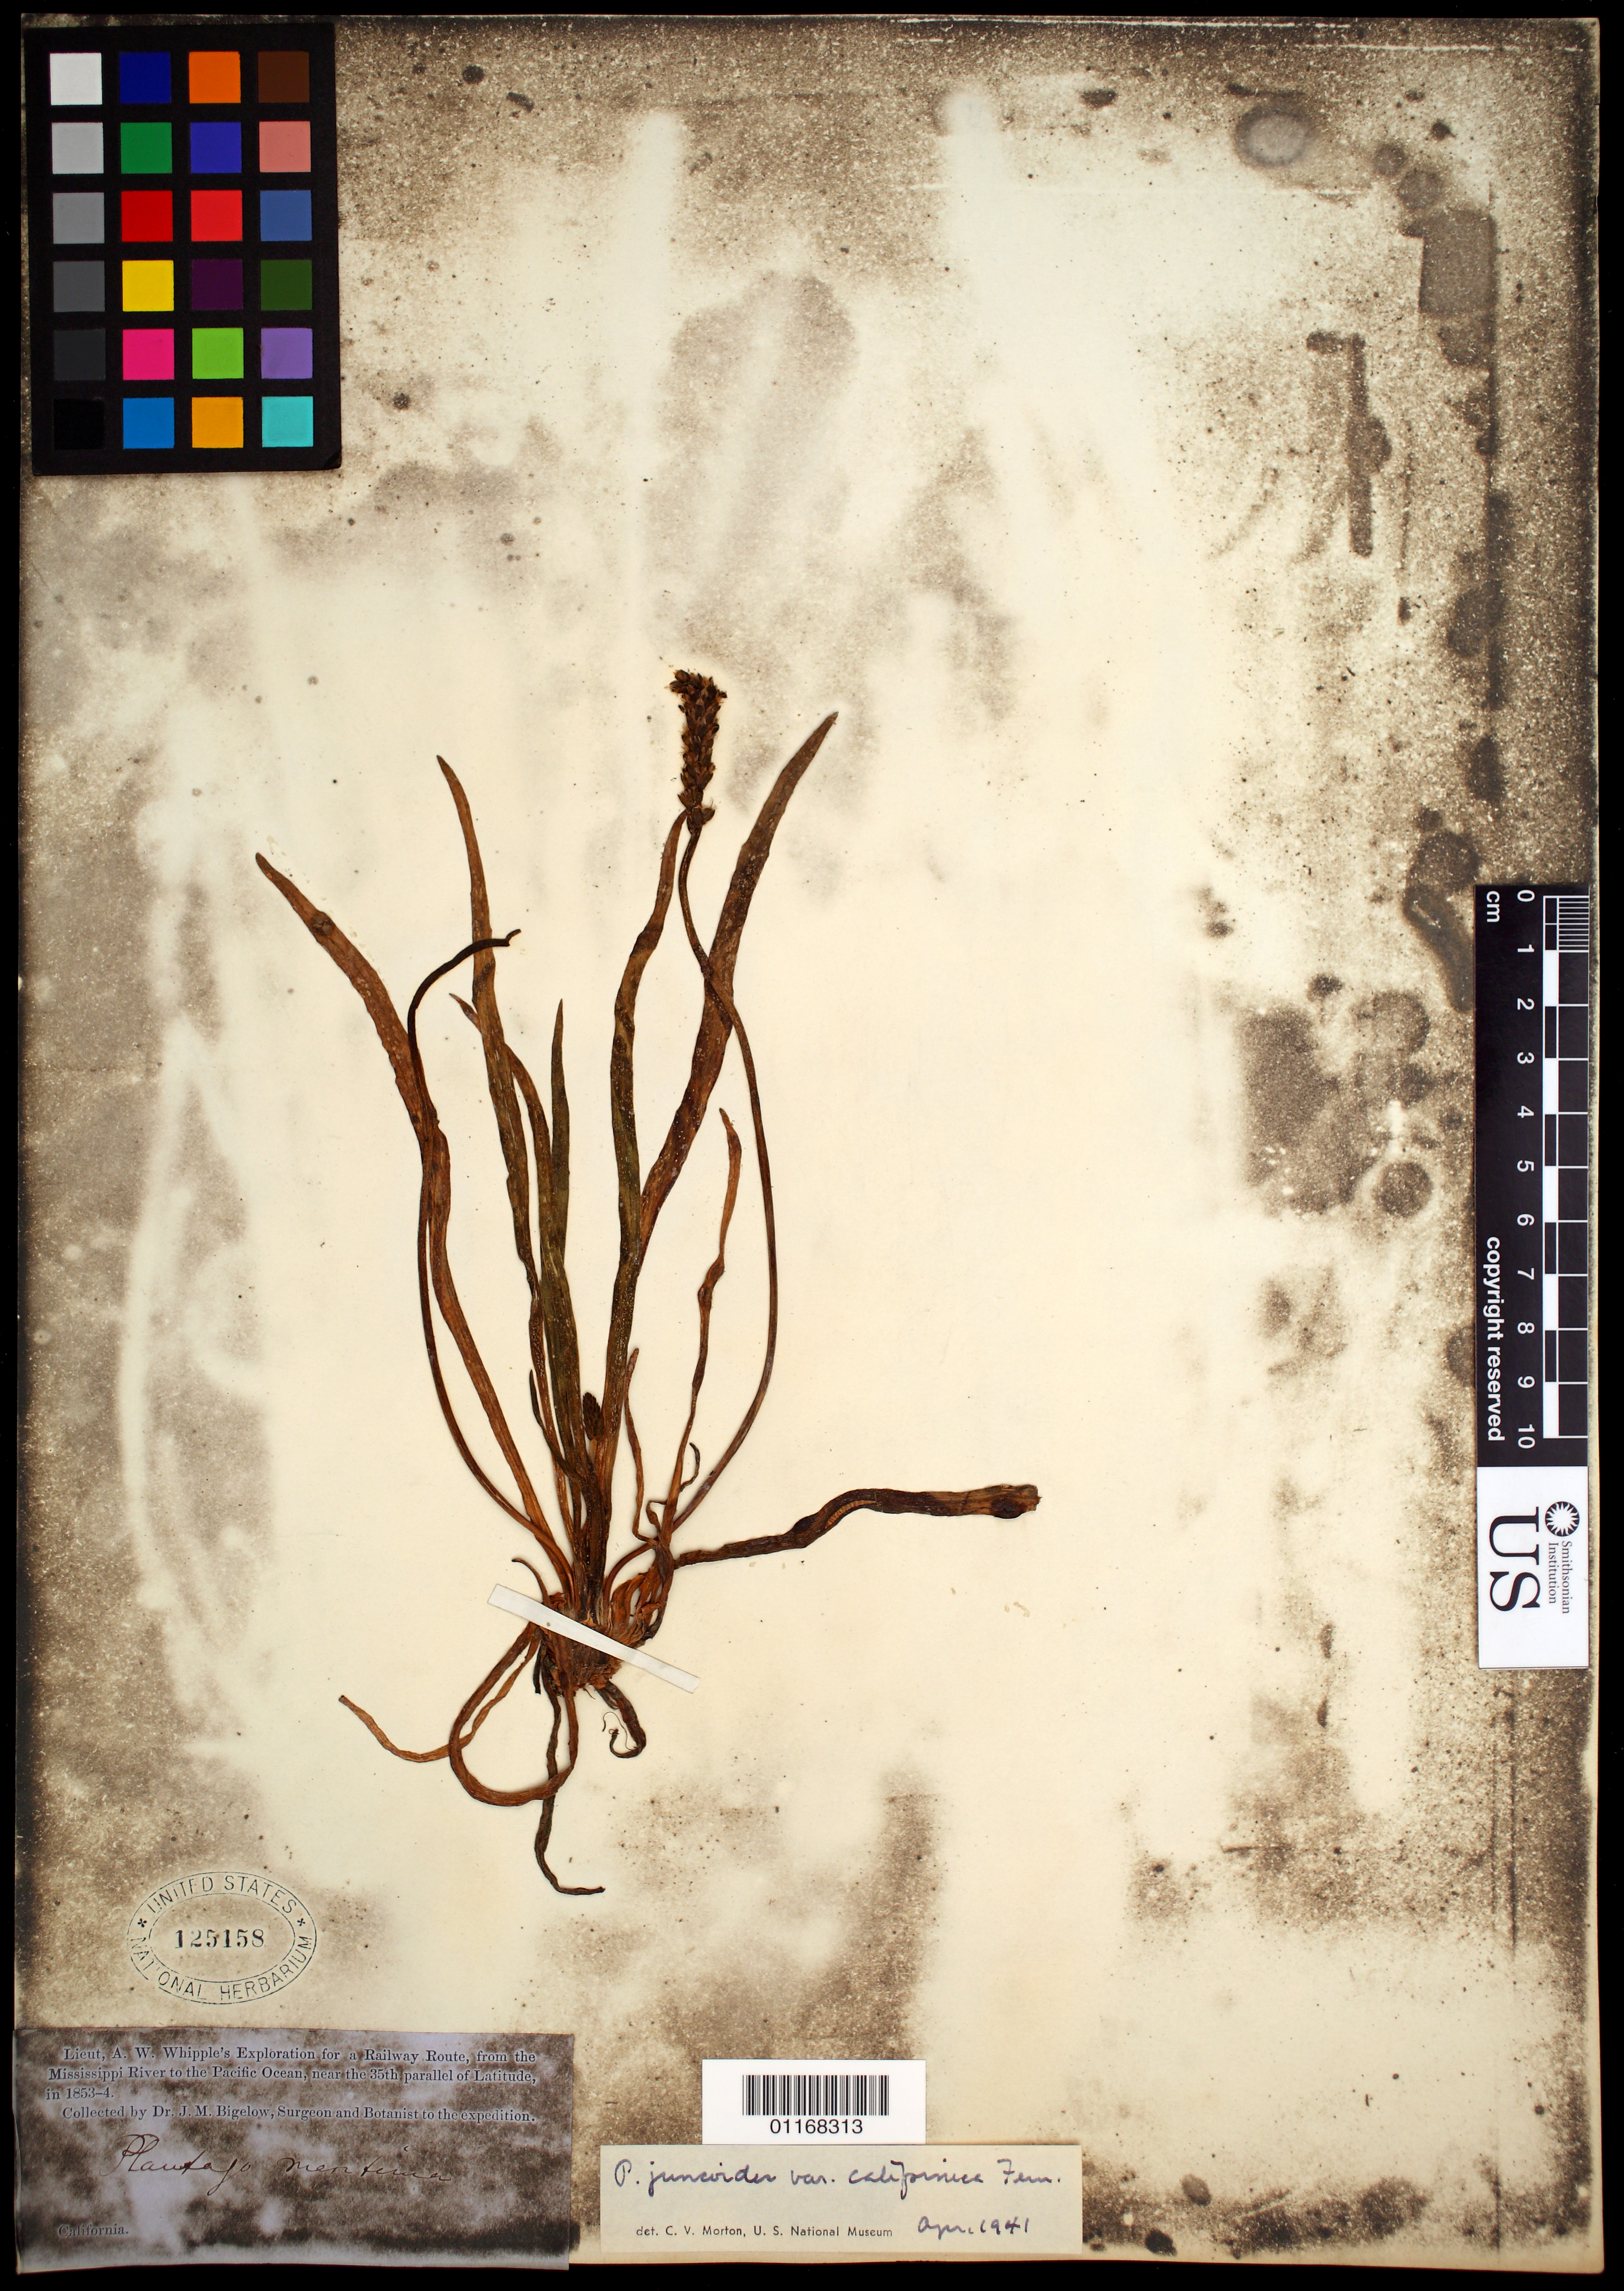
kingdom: Plantae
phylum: Tracheophyta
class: Magnoliopsida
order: Lamiales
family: Plantaginaceae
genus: Plantago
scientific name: Plantago maritima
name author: L.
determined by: Shipunov, Alexey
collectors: J. M. Bigelow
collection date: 1853/1854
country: United States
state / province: California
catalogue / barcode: US 125158